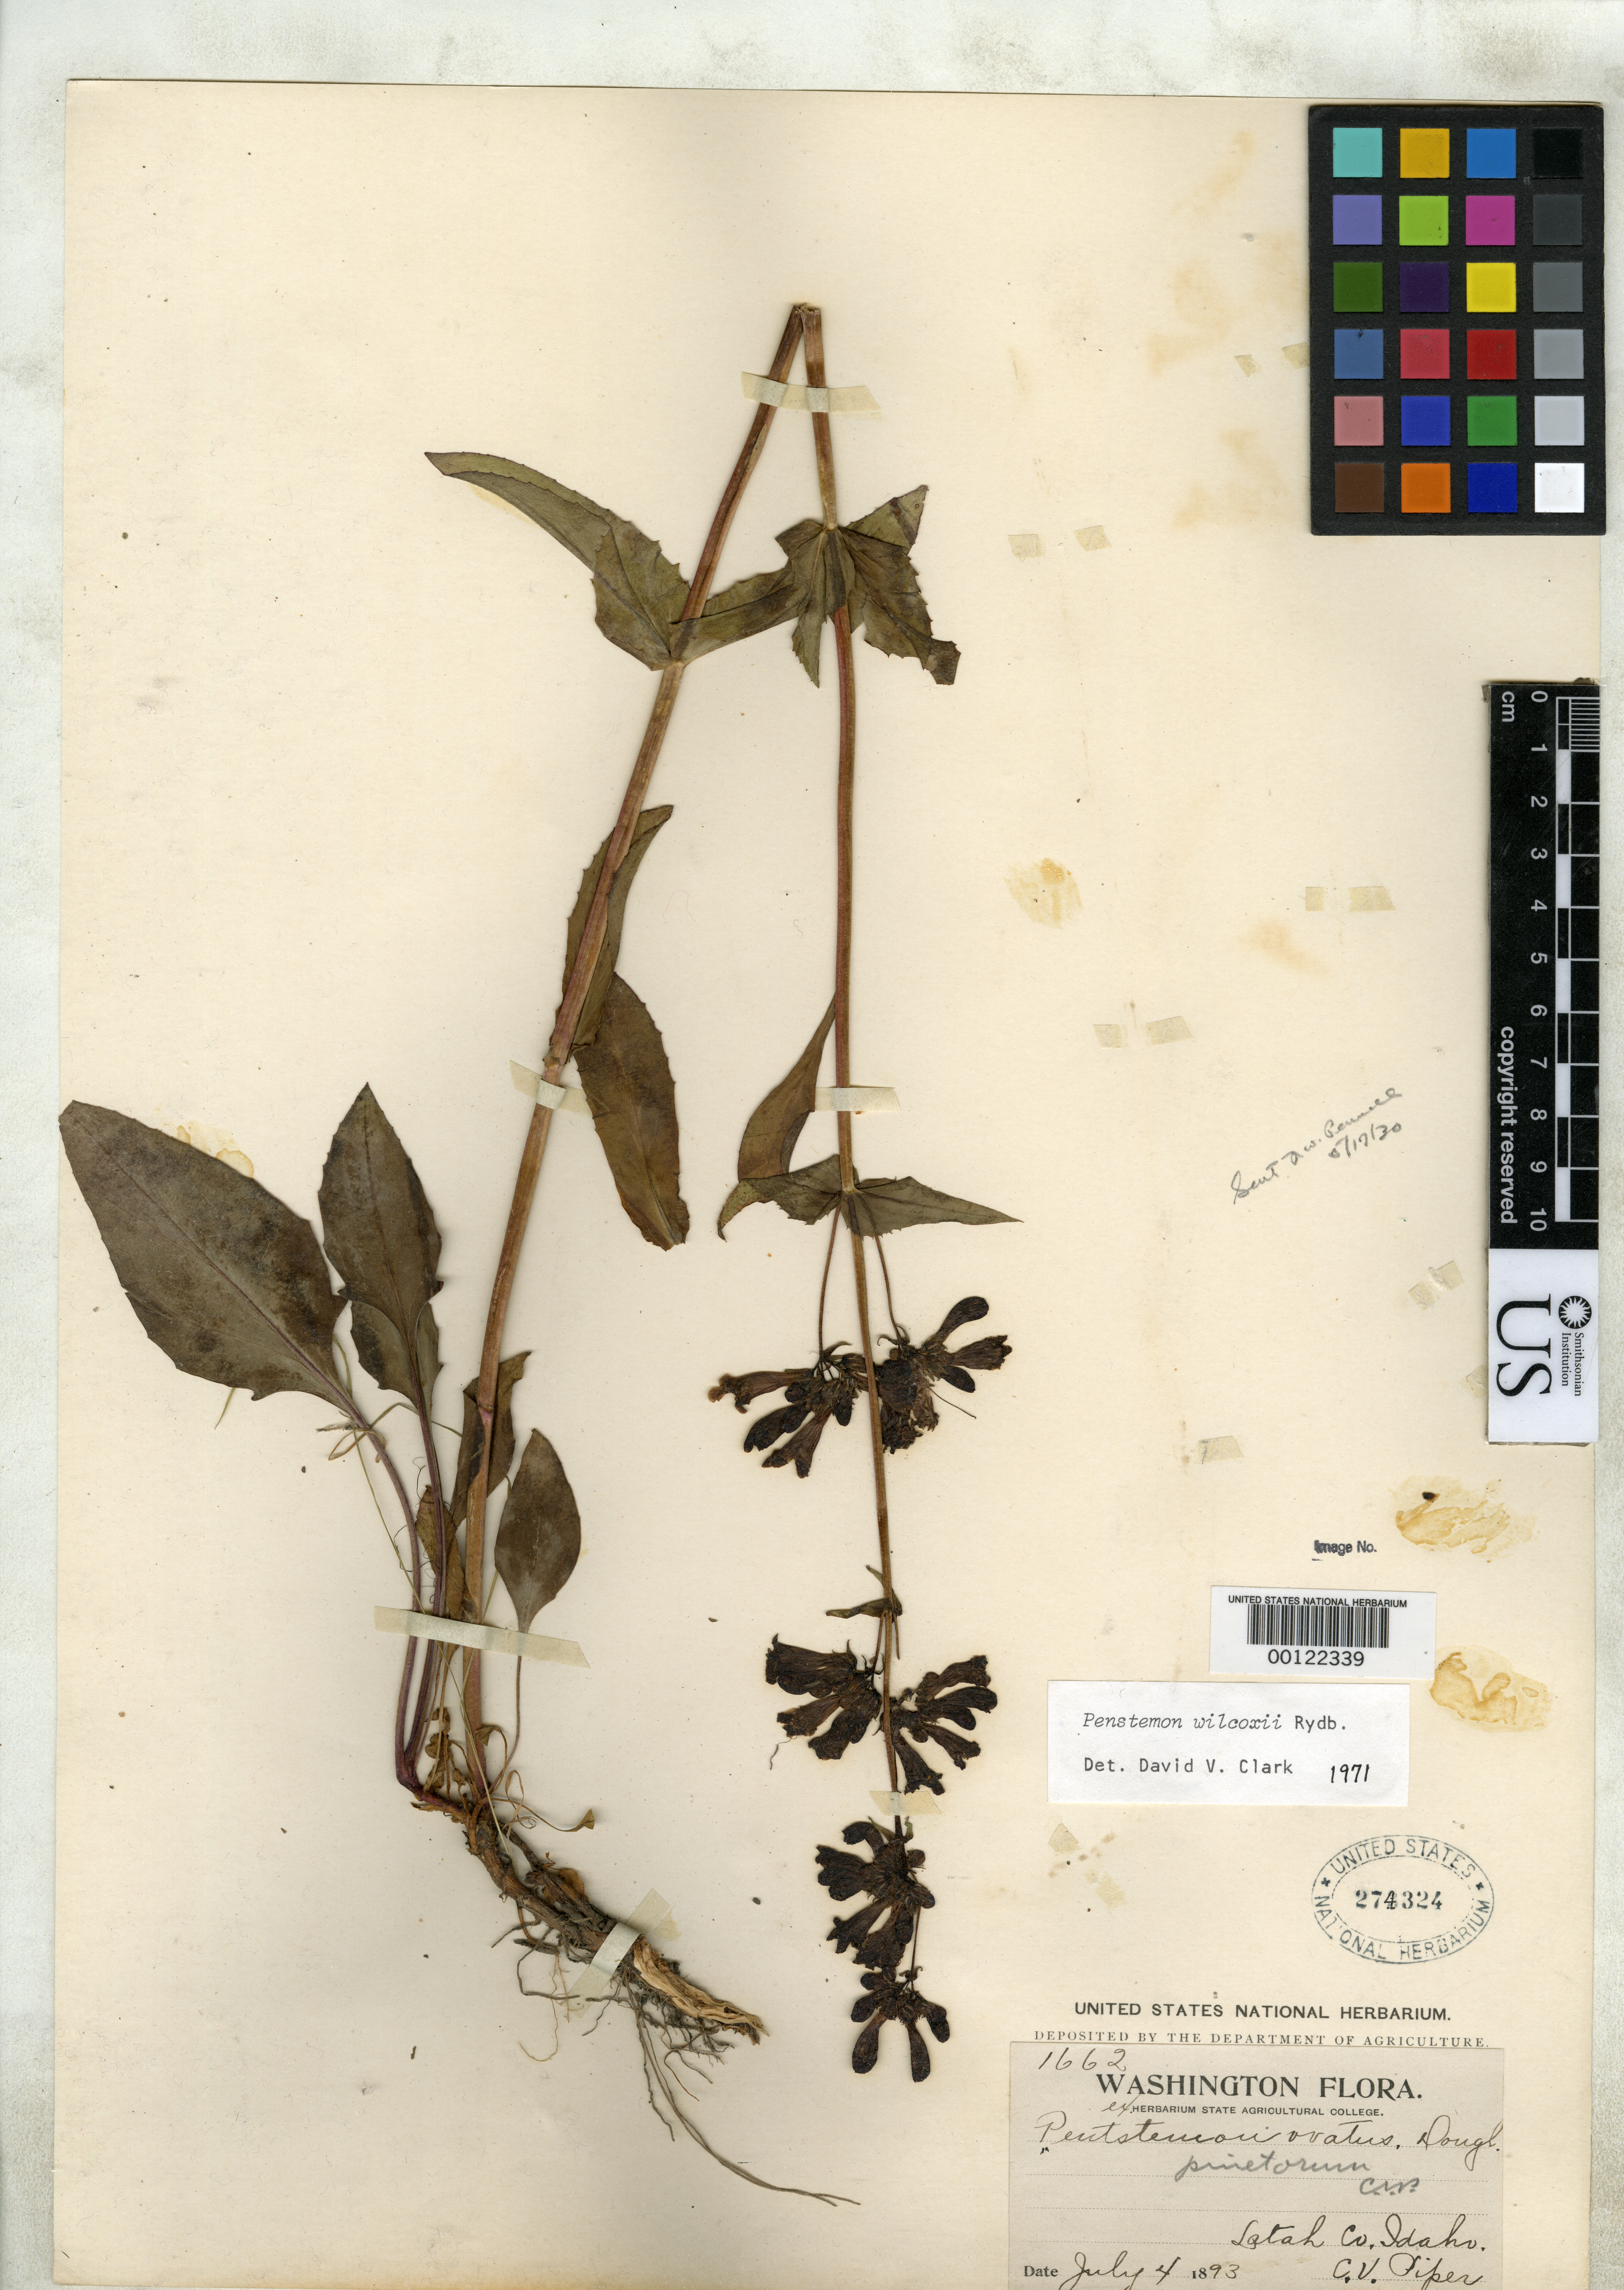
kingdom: Plantae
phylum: Tracheophyta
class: Magnoliopsida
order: Lamiales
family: Plantaginaceae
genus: Penstemon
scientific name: Penstemon ovatus var. pinetorum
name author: Piper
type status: Isotype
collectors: C. V. Piper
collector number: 1662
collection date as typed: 04 Jul 1893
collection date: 1893-07-04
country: United States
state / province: Idaho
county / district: Latah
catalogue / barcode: US 274324